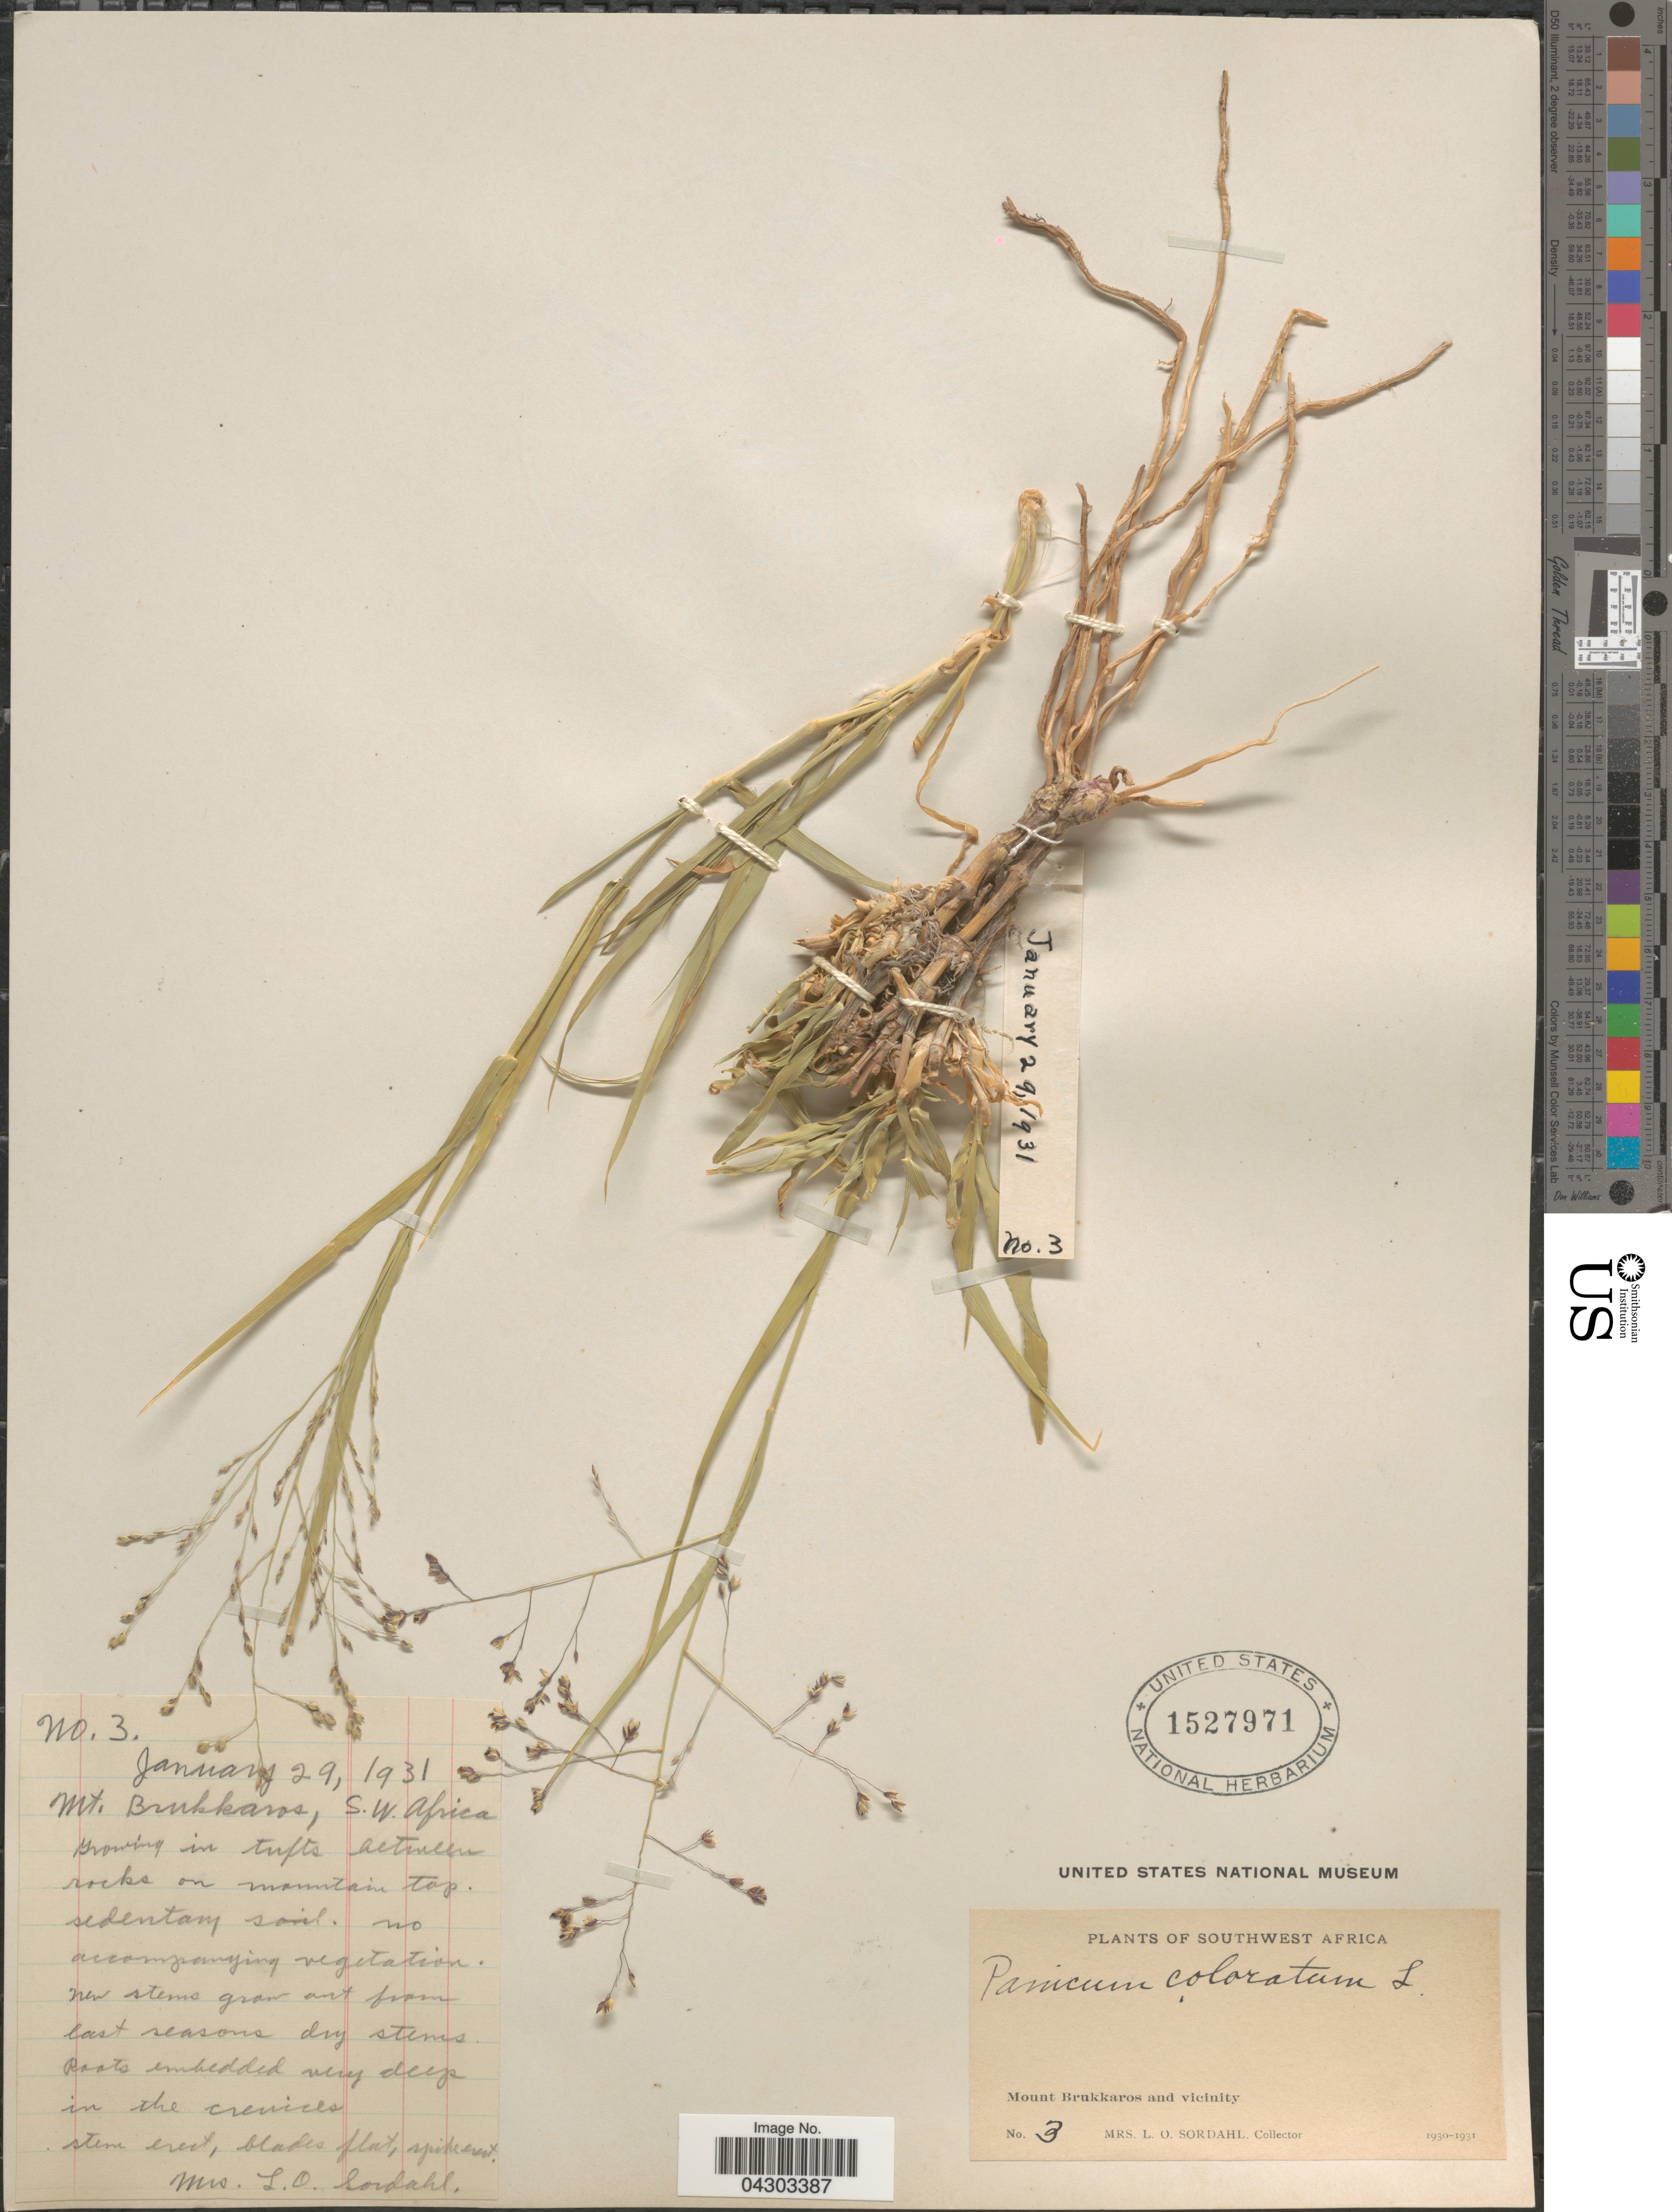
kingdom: Plantae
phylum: Tracheophyta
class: Liliopsida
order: Poales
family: Poaceae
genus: Panicum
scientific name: Panicum coloratum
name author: L.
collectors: L. Sordahl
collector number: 3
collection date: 1931-01-29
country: Namibia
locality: Southwest Africa. Mount Brukkaros and vicinity. Mt. Brukkaros, S.W. Africa.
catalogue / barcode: US 1527971